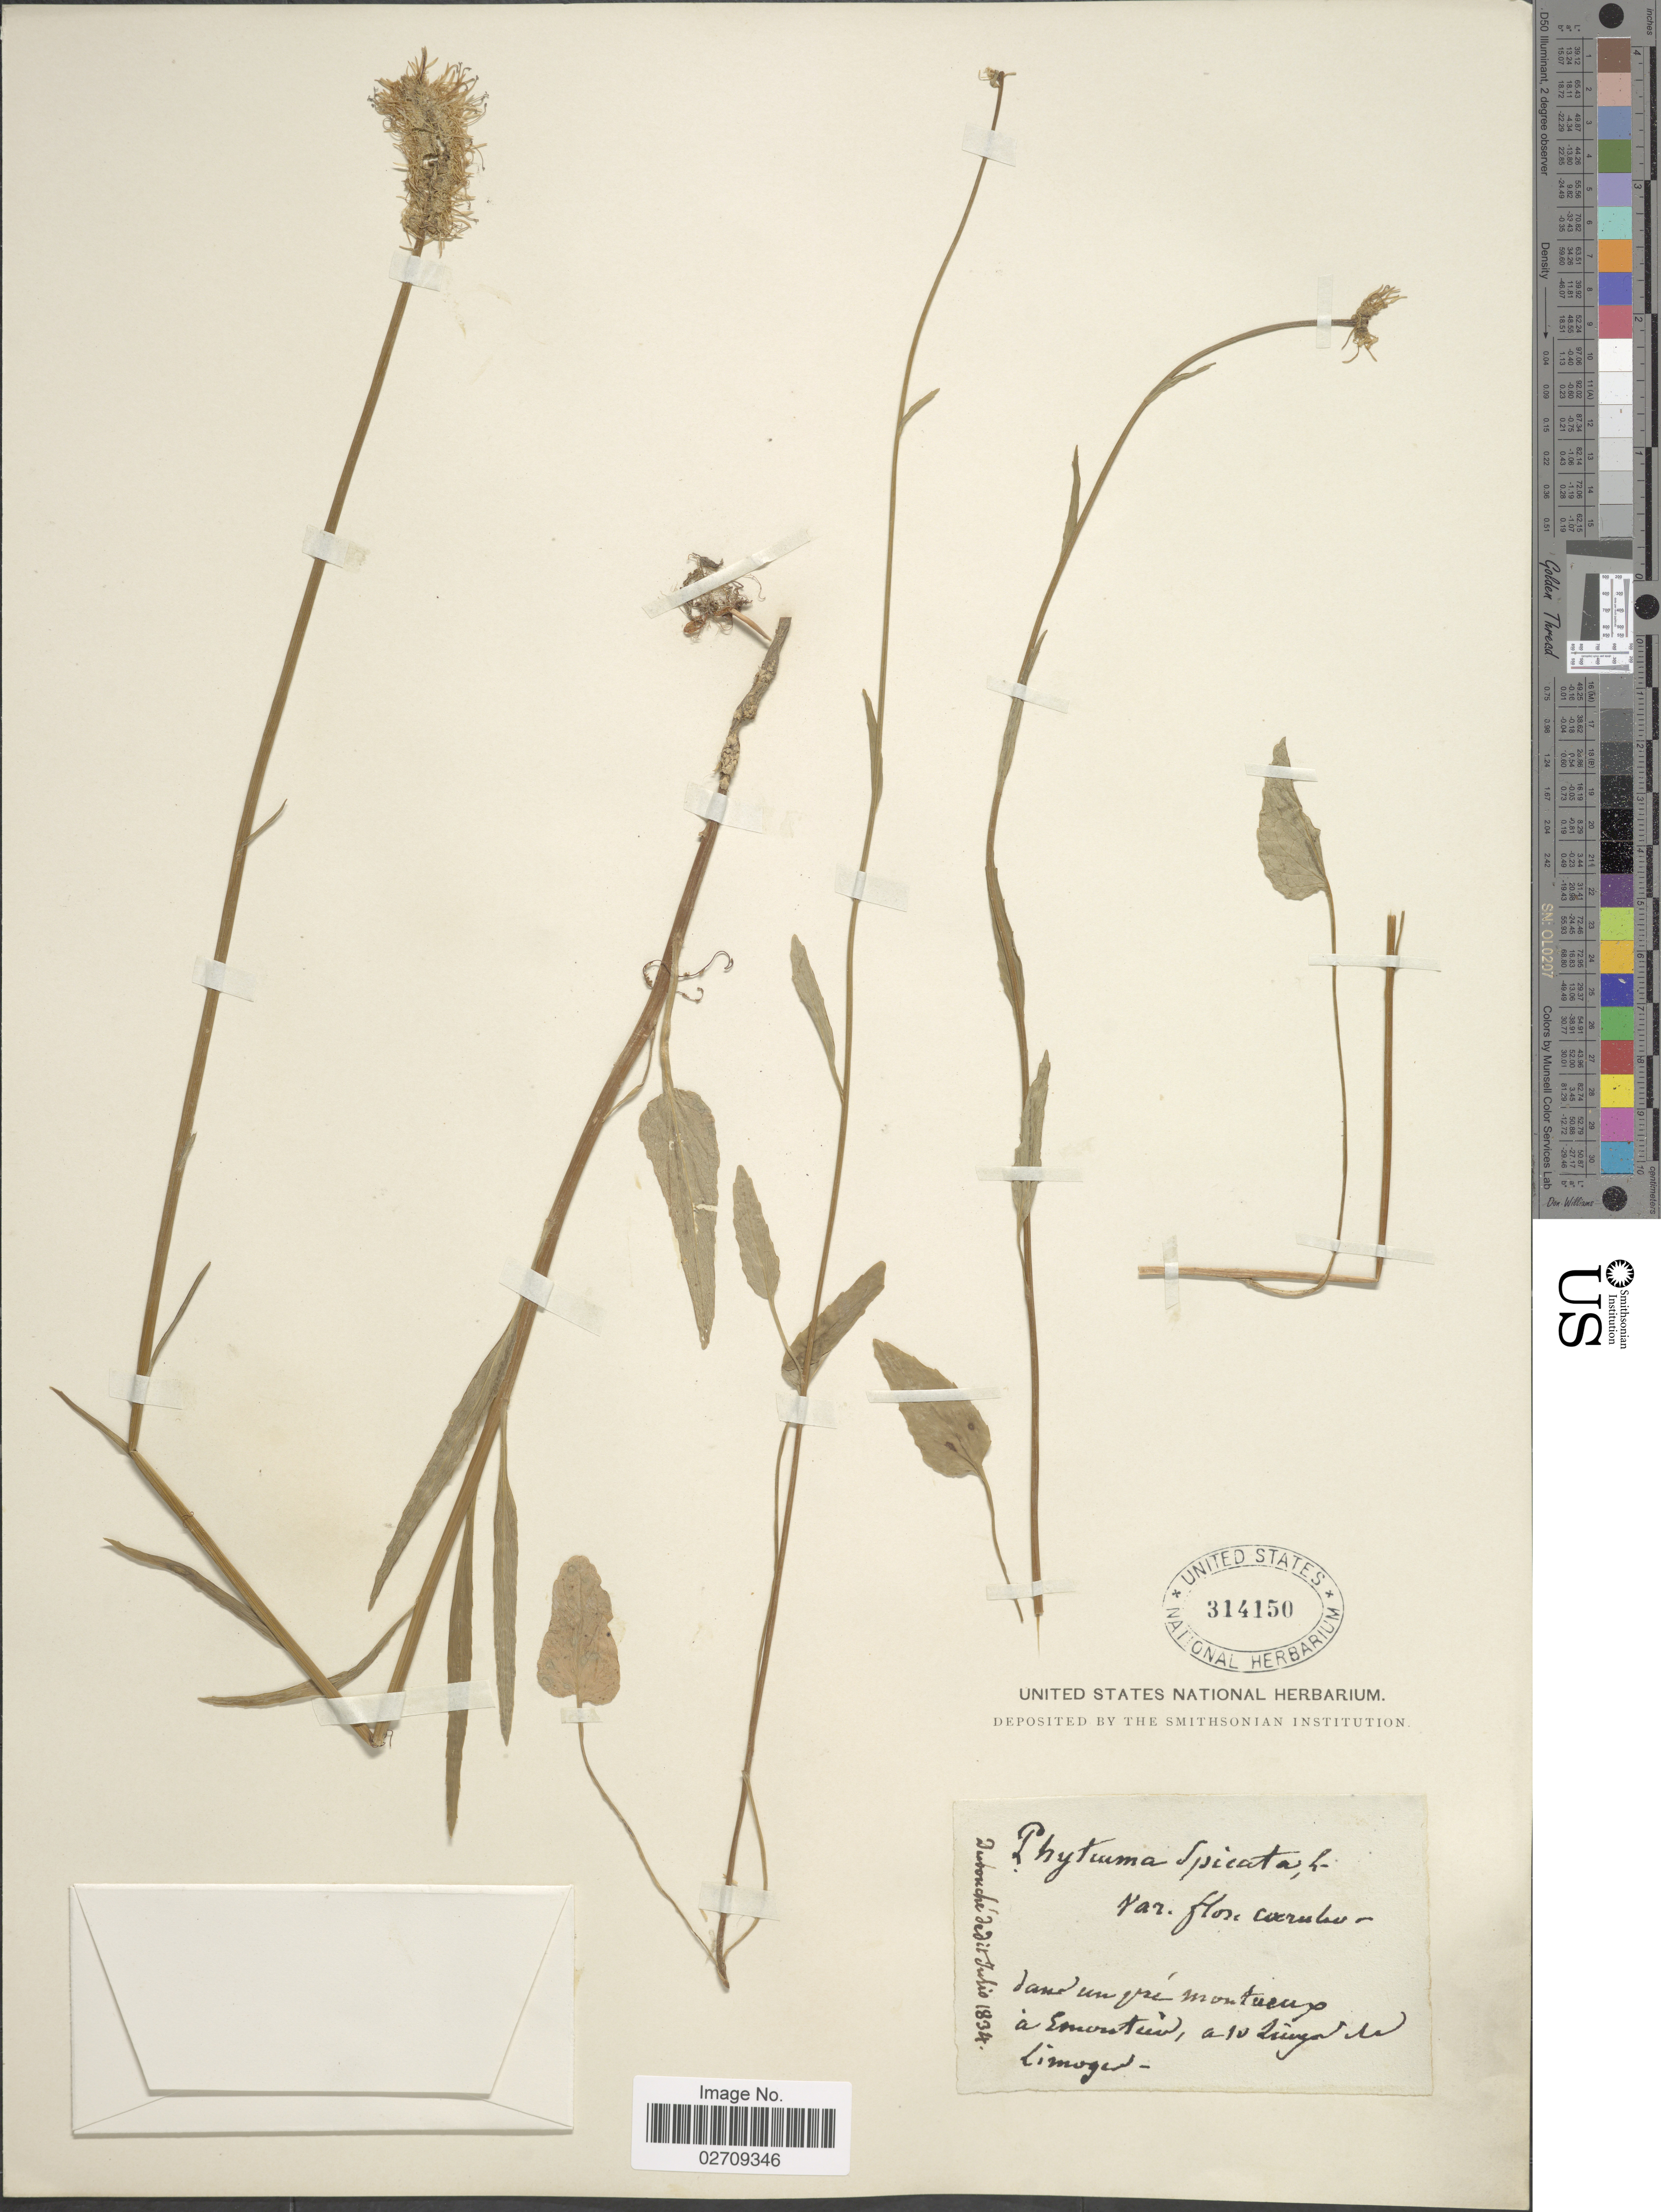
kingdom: Plantae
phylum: Tracheophyta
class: Magnoliopsida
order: Asterales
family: Campanulaceae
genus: Phyteuma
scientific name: Phyteuma spicatum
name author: L.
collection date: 1834-07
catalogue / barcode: US 314150